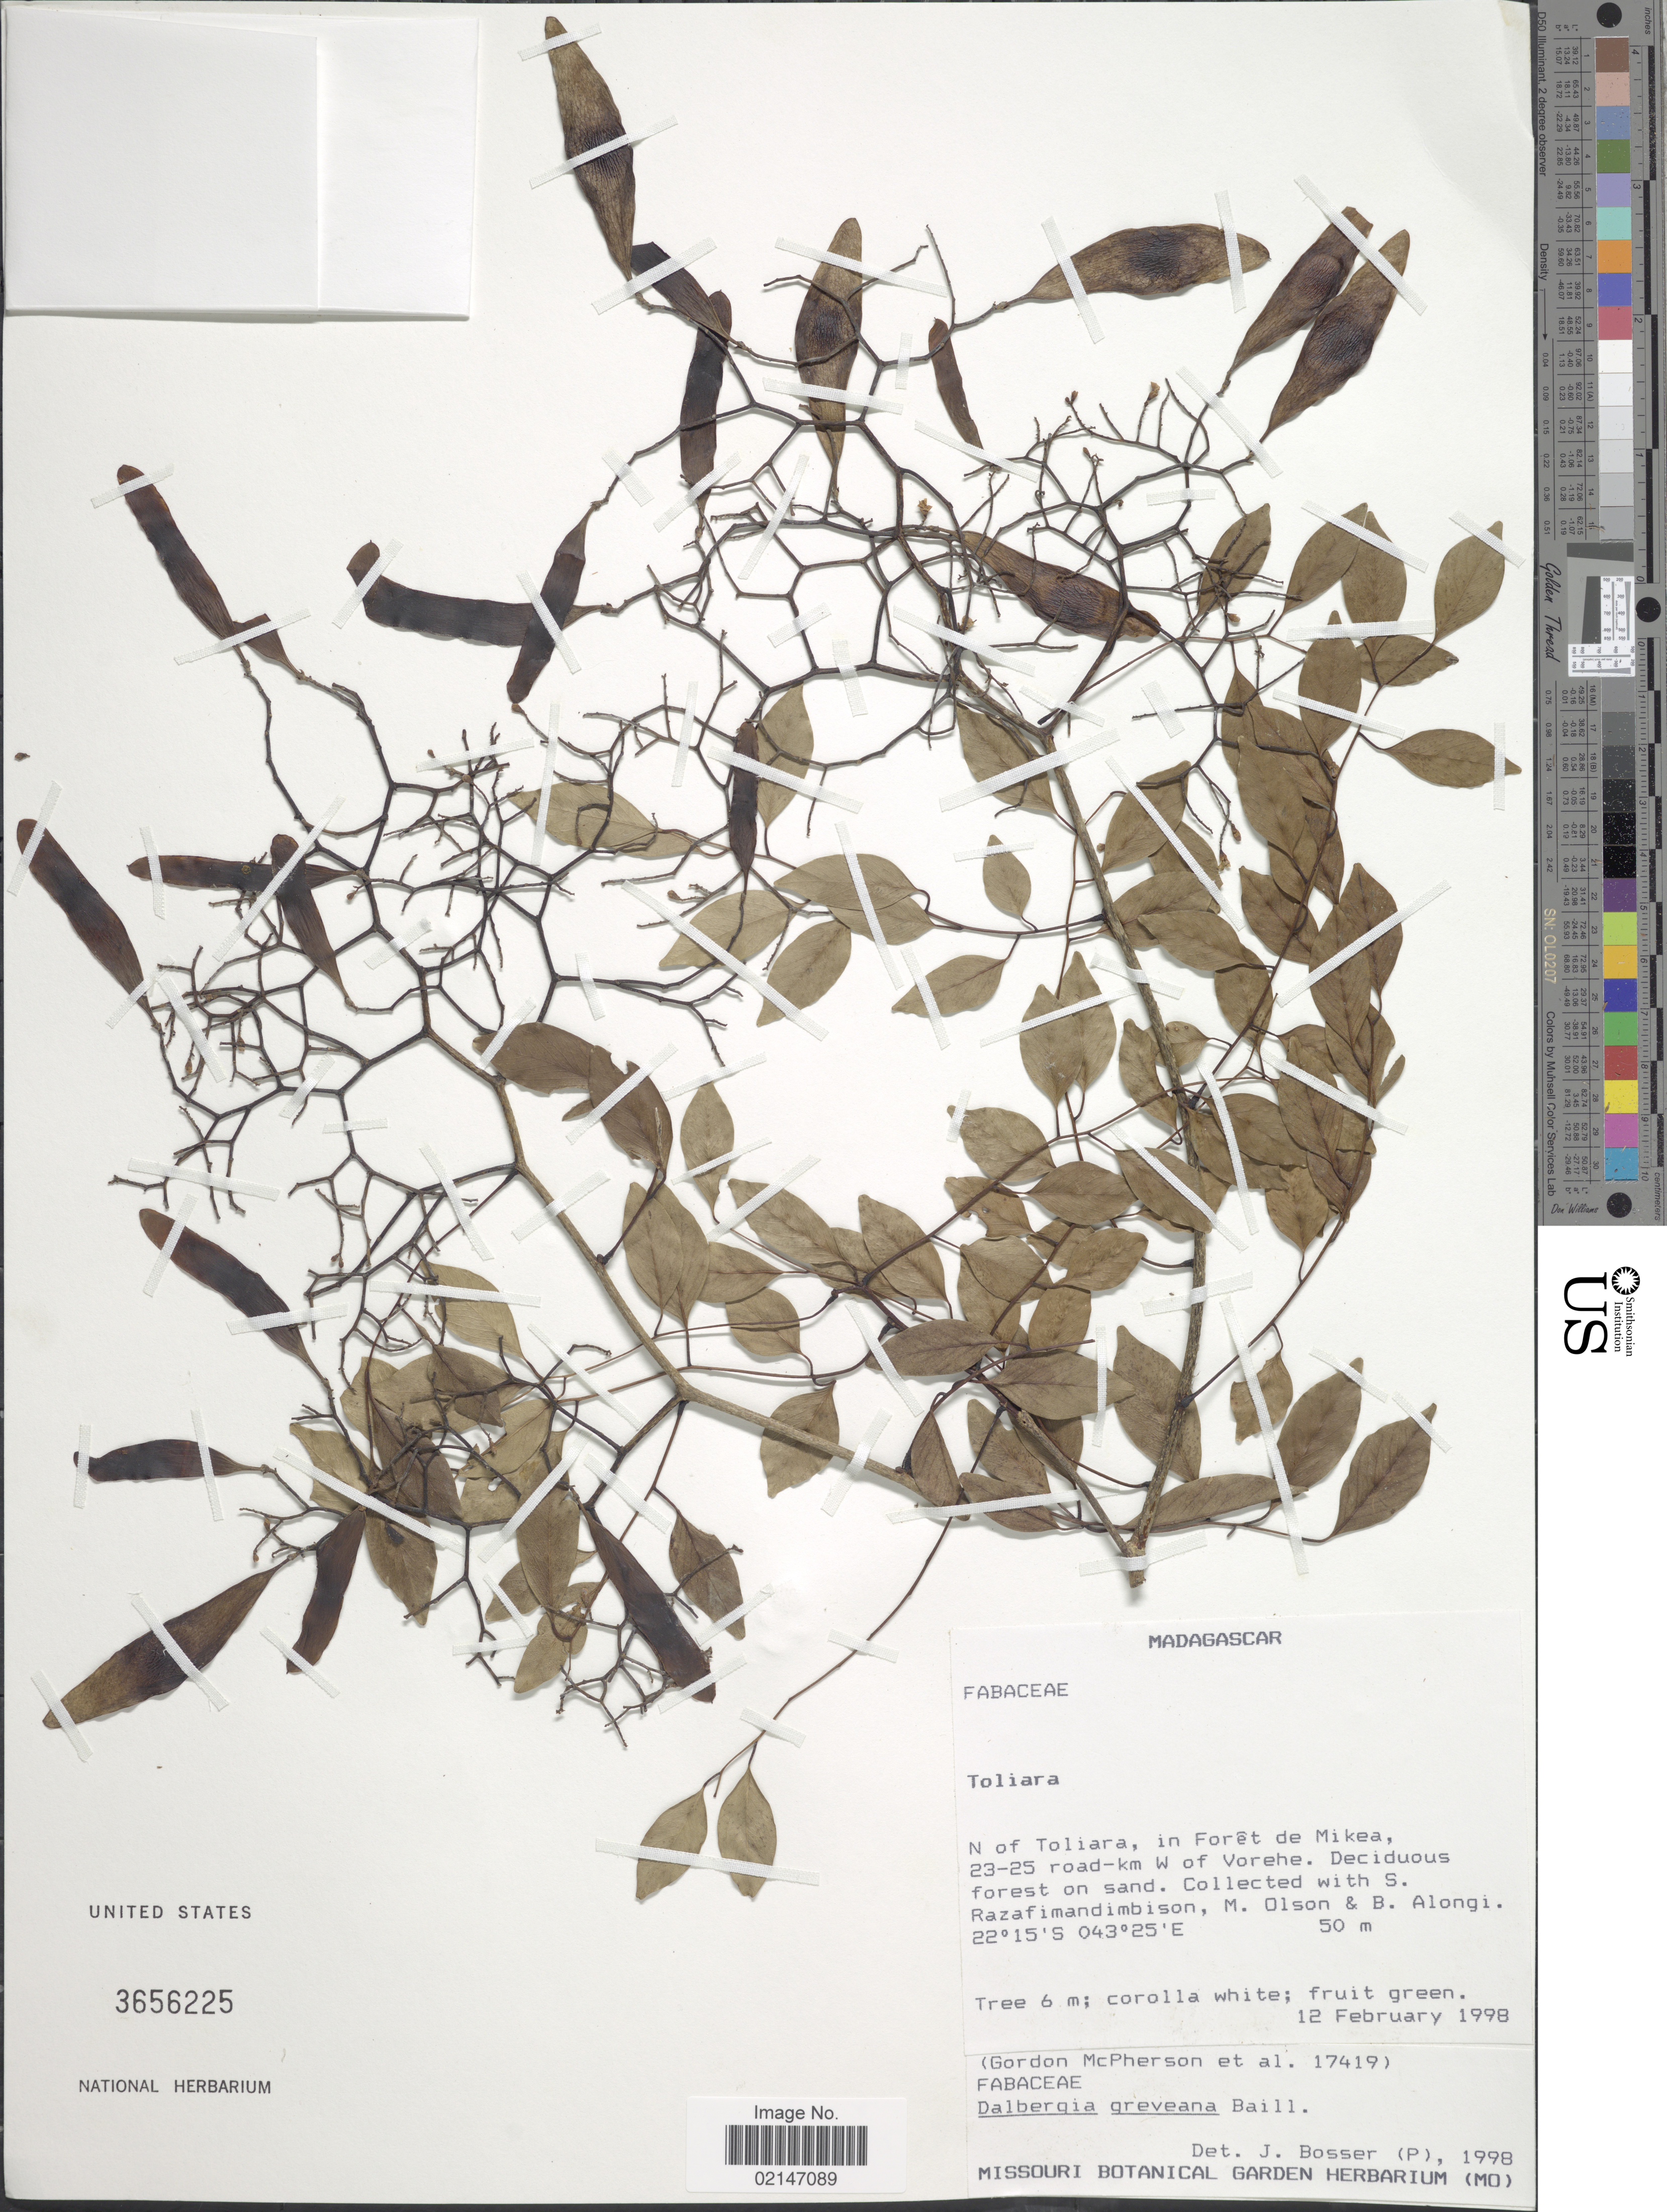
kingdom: Plantae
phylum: Tracheophyta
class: Magnoliopsida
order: Fabales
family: Fabaceae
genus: Dalbergia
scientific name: Dalbergia greveana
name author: Baill.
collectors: G. D. McPherson, S. G. Razafimandimbison, M. Olson & B. Alongi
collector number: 17419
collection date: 1998-02-12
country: Madagascar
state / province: Atsimo-Andrefana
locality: N of Toliara, in Foret de Mikea, 23-25 road-km W of Vorehe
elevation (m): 50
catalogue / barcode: US 3656225